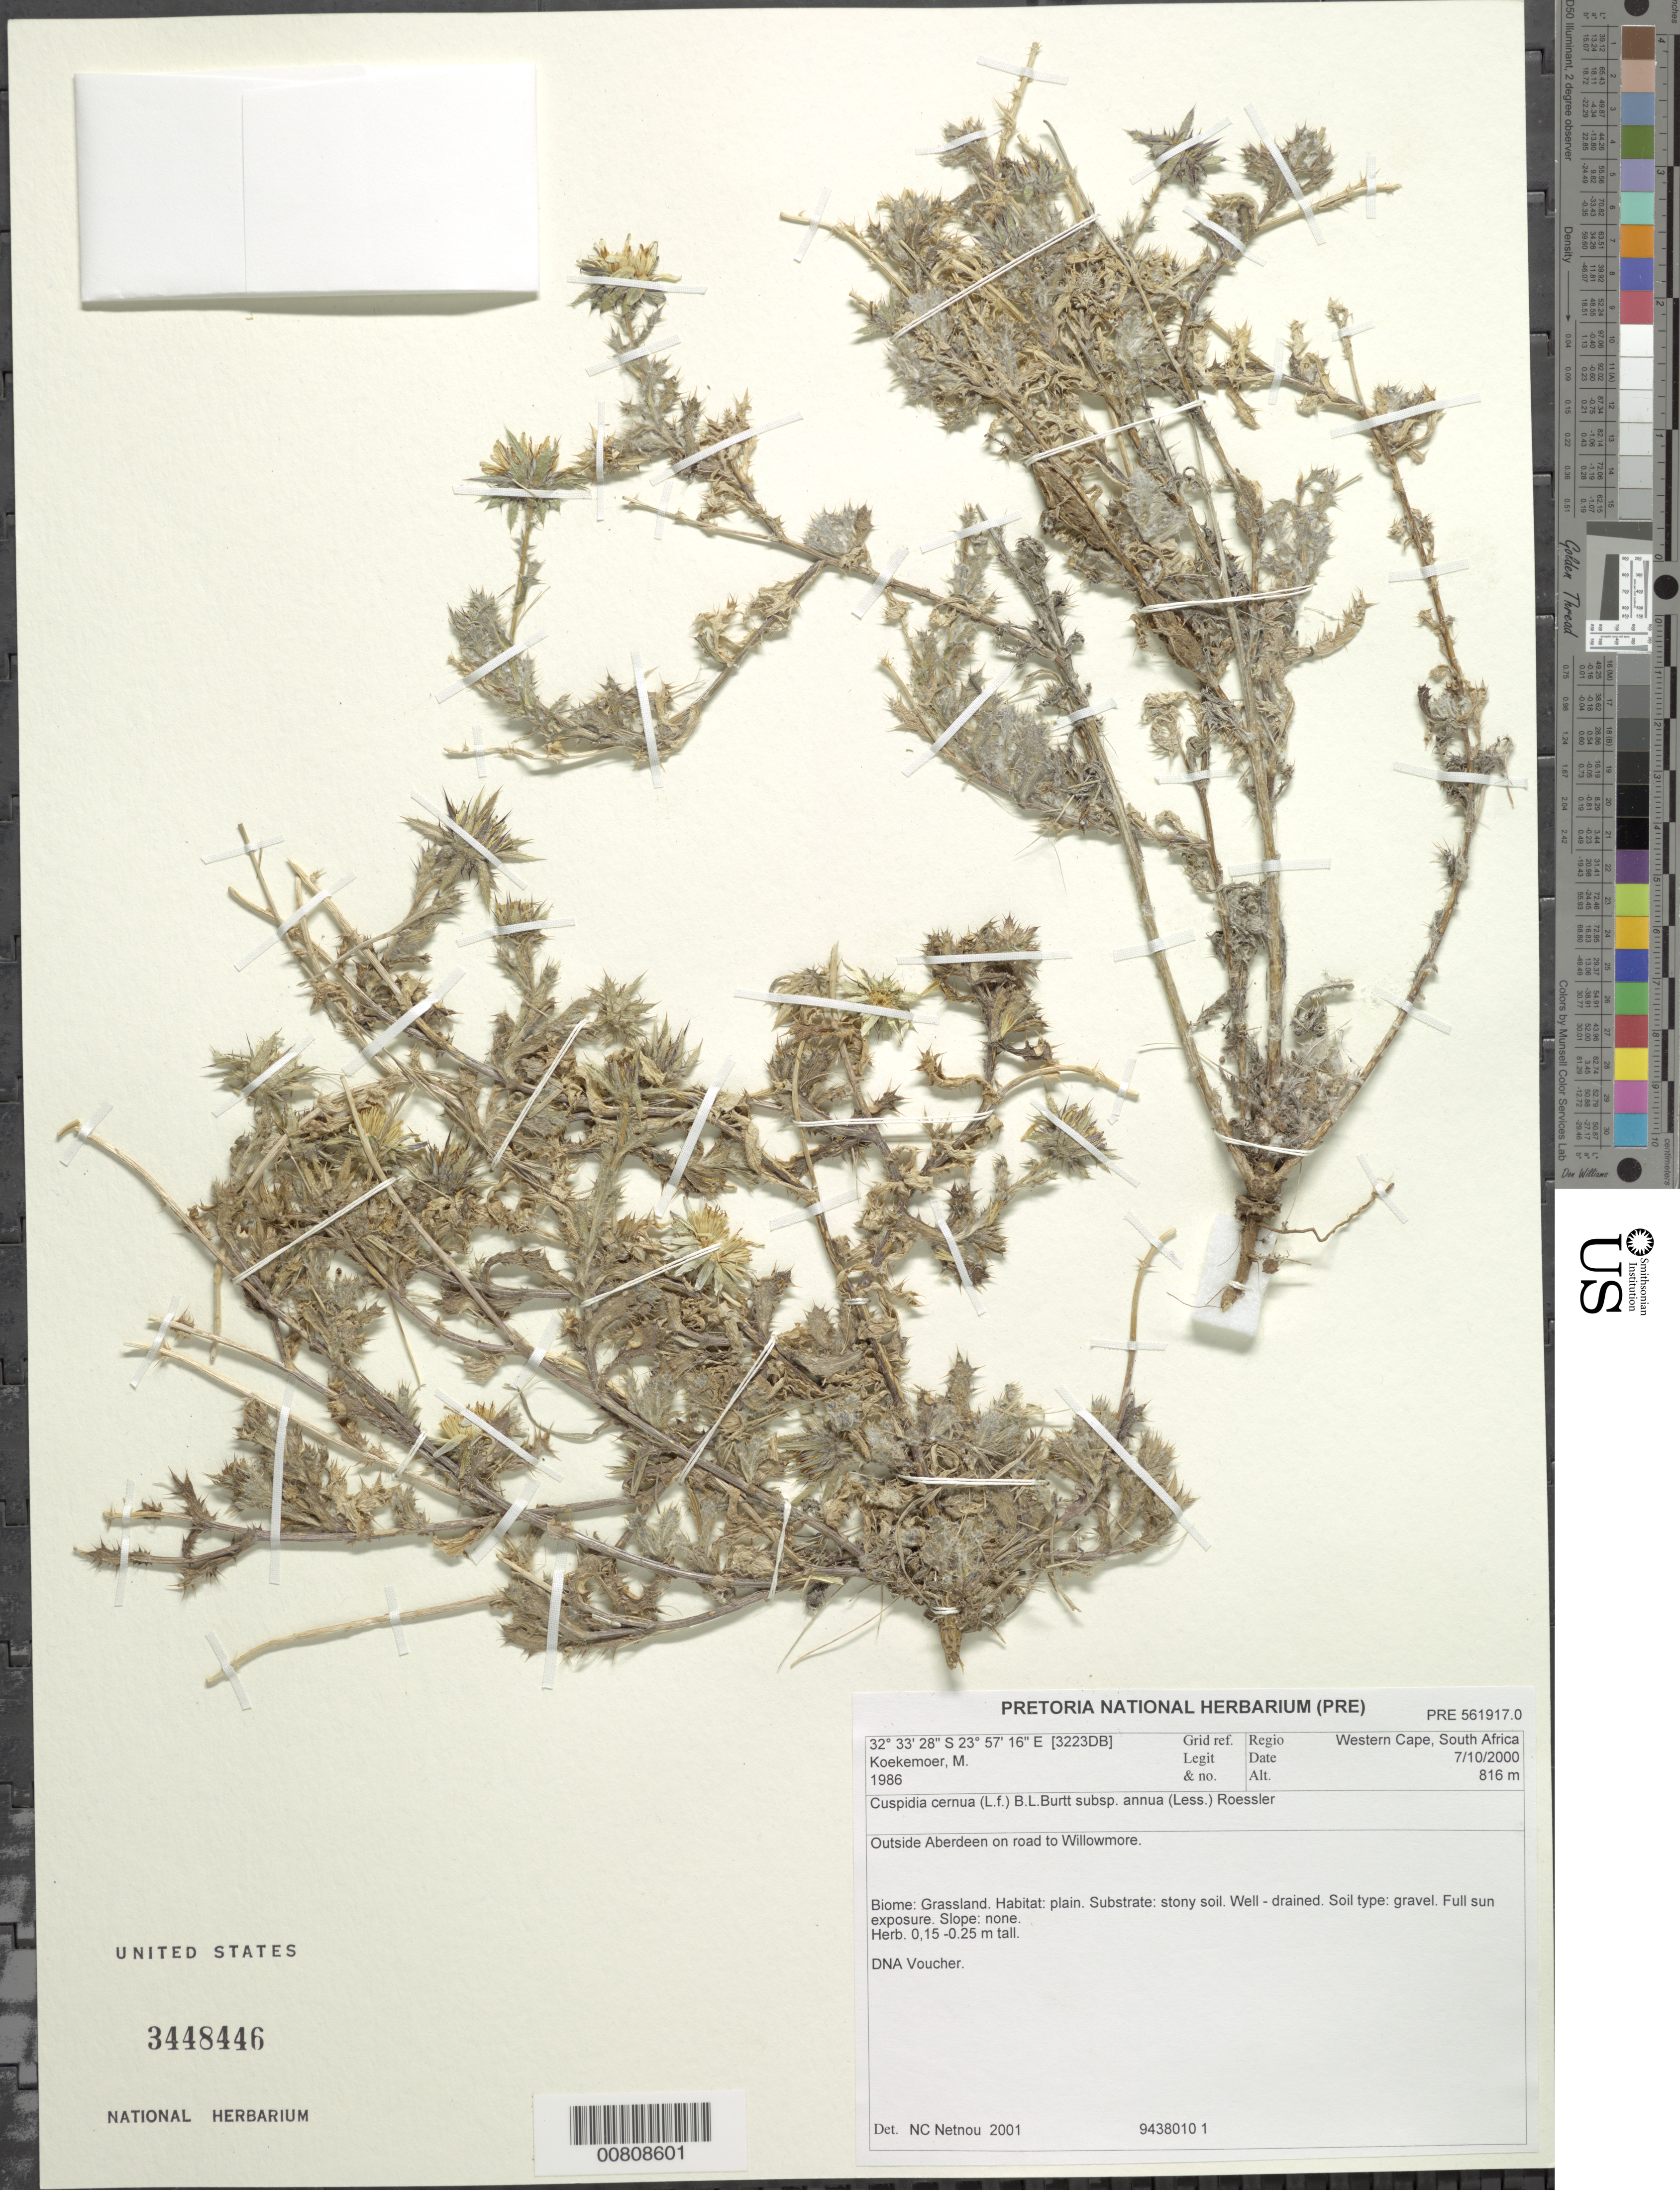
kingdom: Plantae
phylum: Tracheophyta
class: Magnoliopsida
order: Asterales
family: Asteraceae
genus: Cuspidia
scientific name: Cuspidia cernua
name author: (L. f.) B.L. Burtt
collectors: M. Koekemoer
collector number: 1986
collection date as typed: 7 October 2000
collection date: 2000-10-07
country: South Africa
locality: Western Cape; outside Aberdeen on road to Willowmore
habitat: Grassland, plain, stony soil, well-drained, gravel, full sun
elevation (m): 816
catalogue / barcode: US 3448446